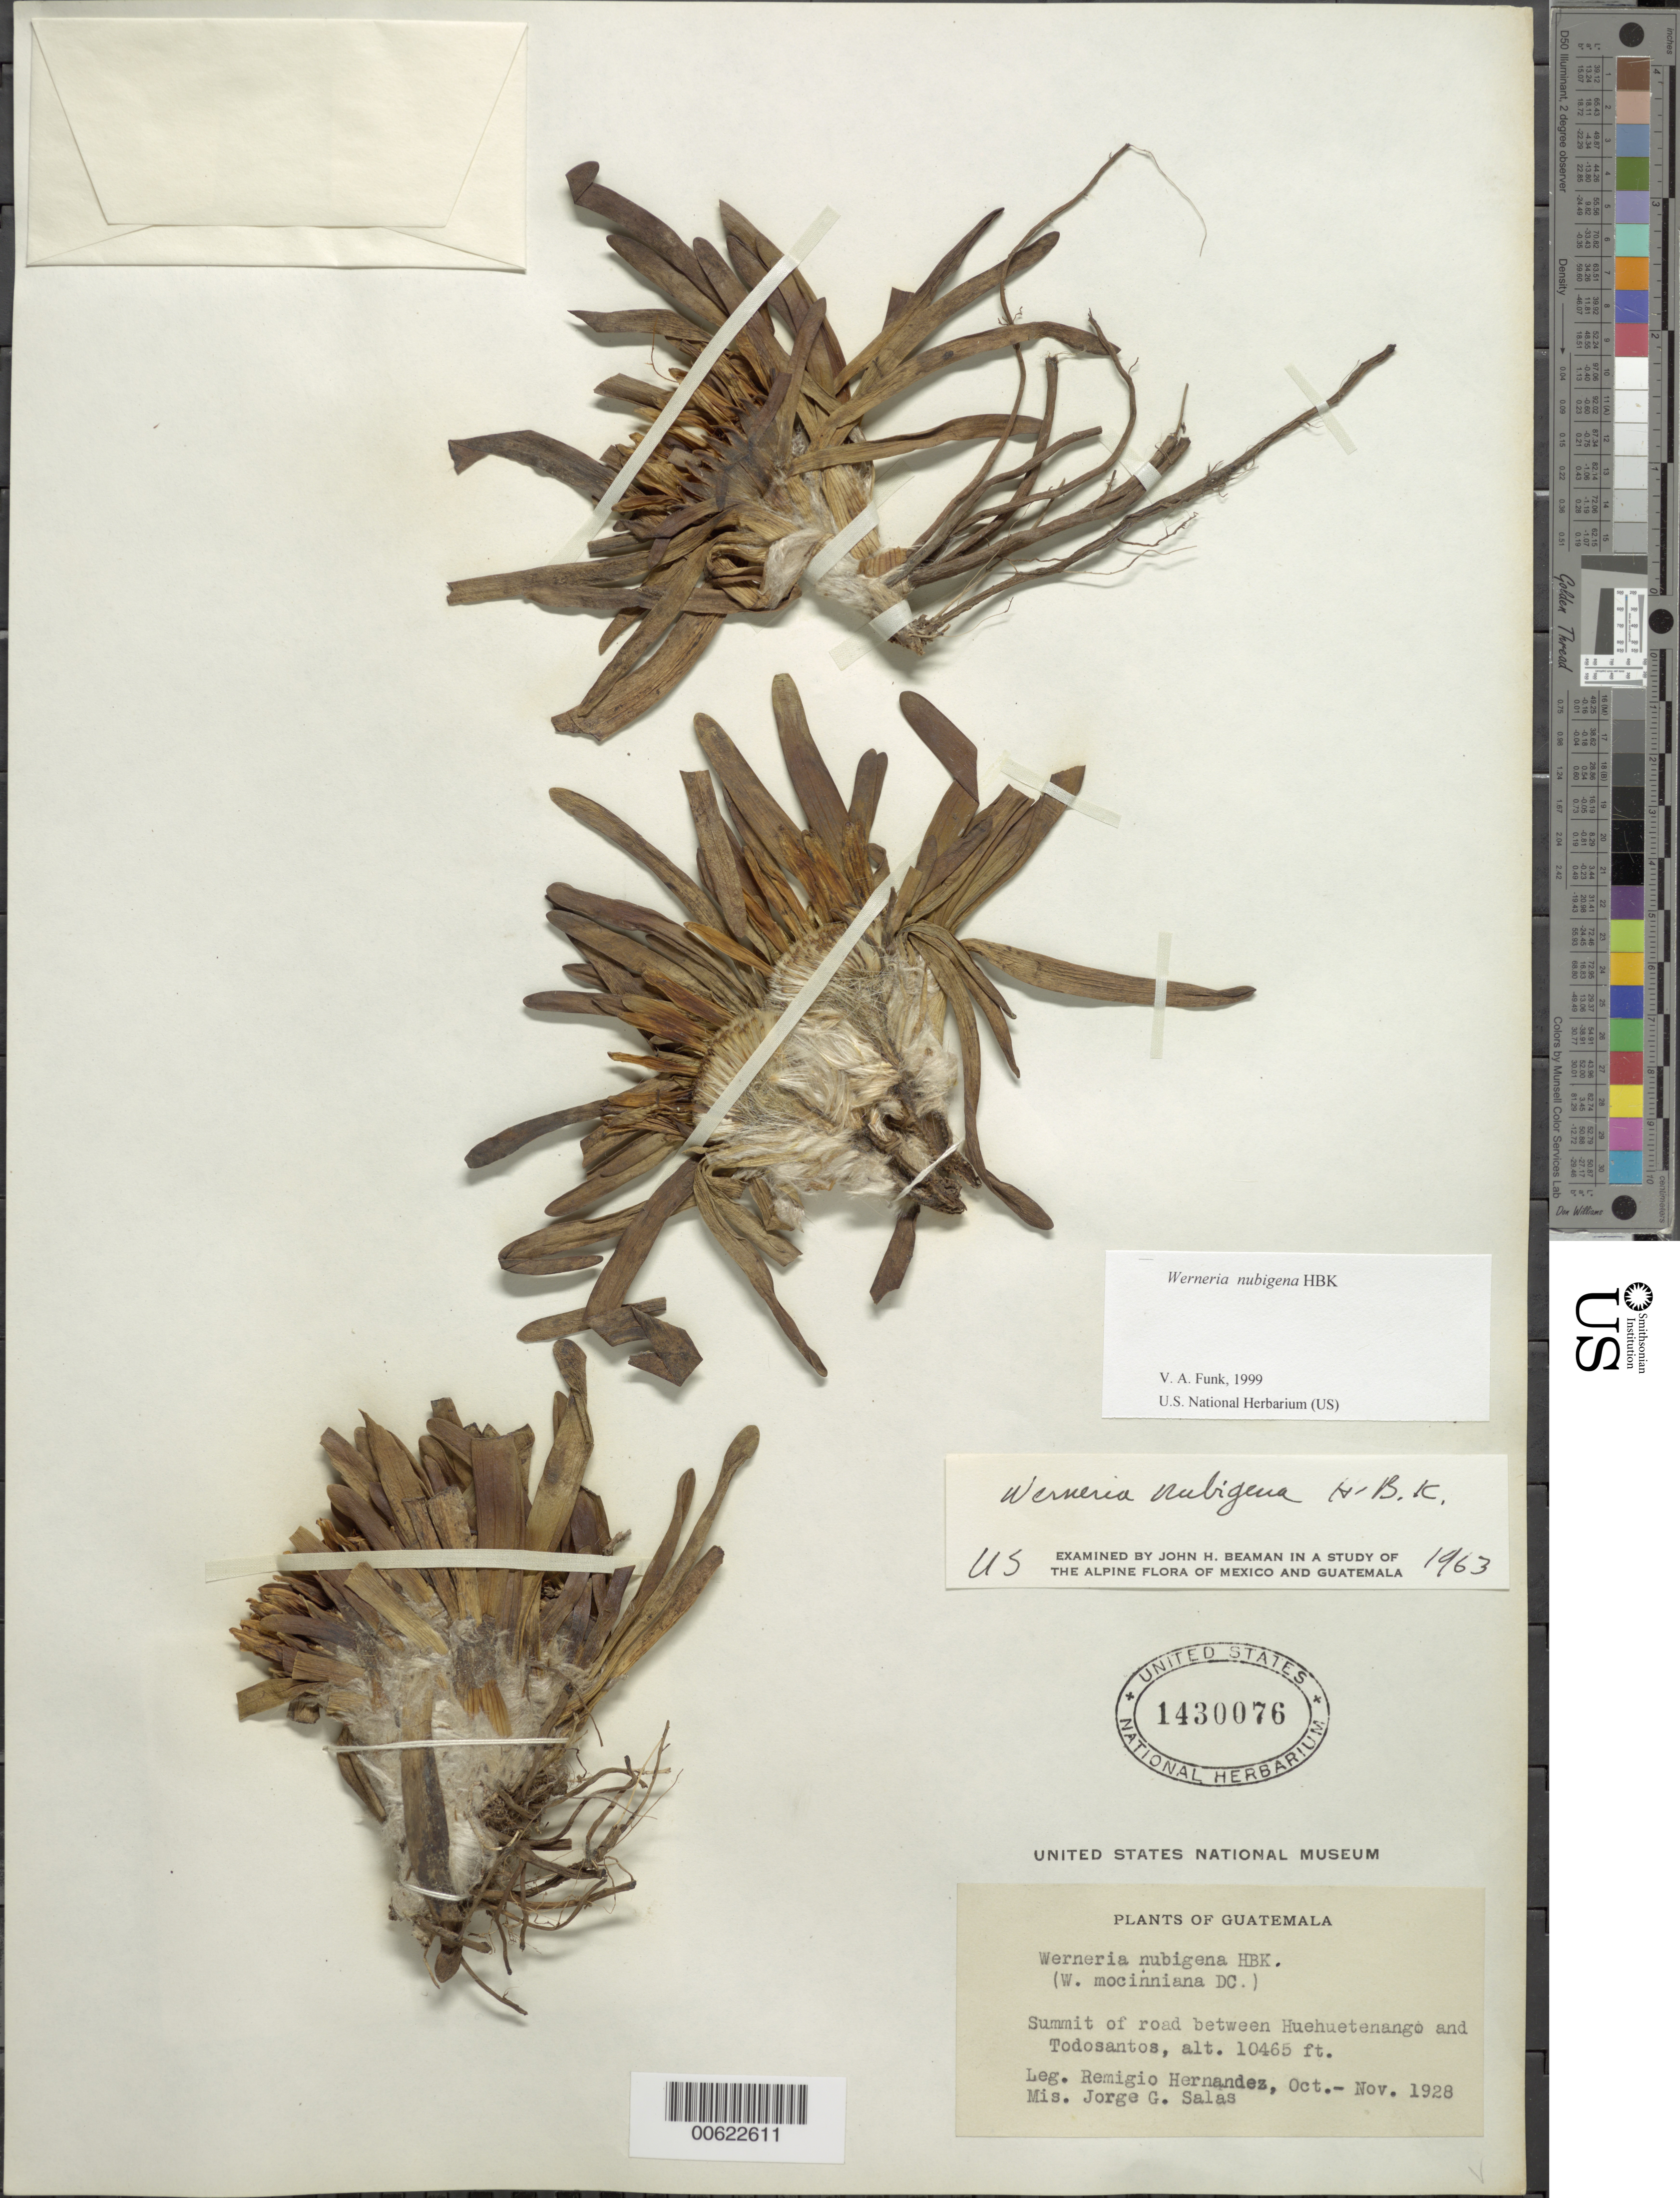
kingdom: Plantae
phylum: Tracheophyta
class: Magnoliopsida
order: Asterales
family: Asteraceae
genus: Werneria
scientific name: Werneria nubigena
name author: Kunth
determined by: Funk, Vicki A., (BOT), Smithsonian Institution - National Museum of Natural History (UNITED STATES)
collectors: R. Hernández & J. G. Salas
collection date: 1928-11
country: Guatemala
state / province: Huehuetenango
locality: Summit of road between Huehuetenango and Todosantos [these coords for Huehuetenango]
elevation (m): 3190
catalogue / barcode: US 1430076